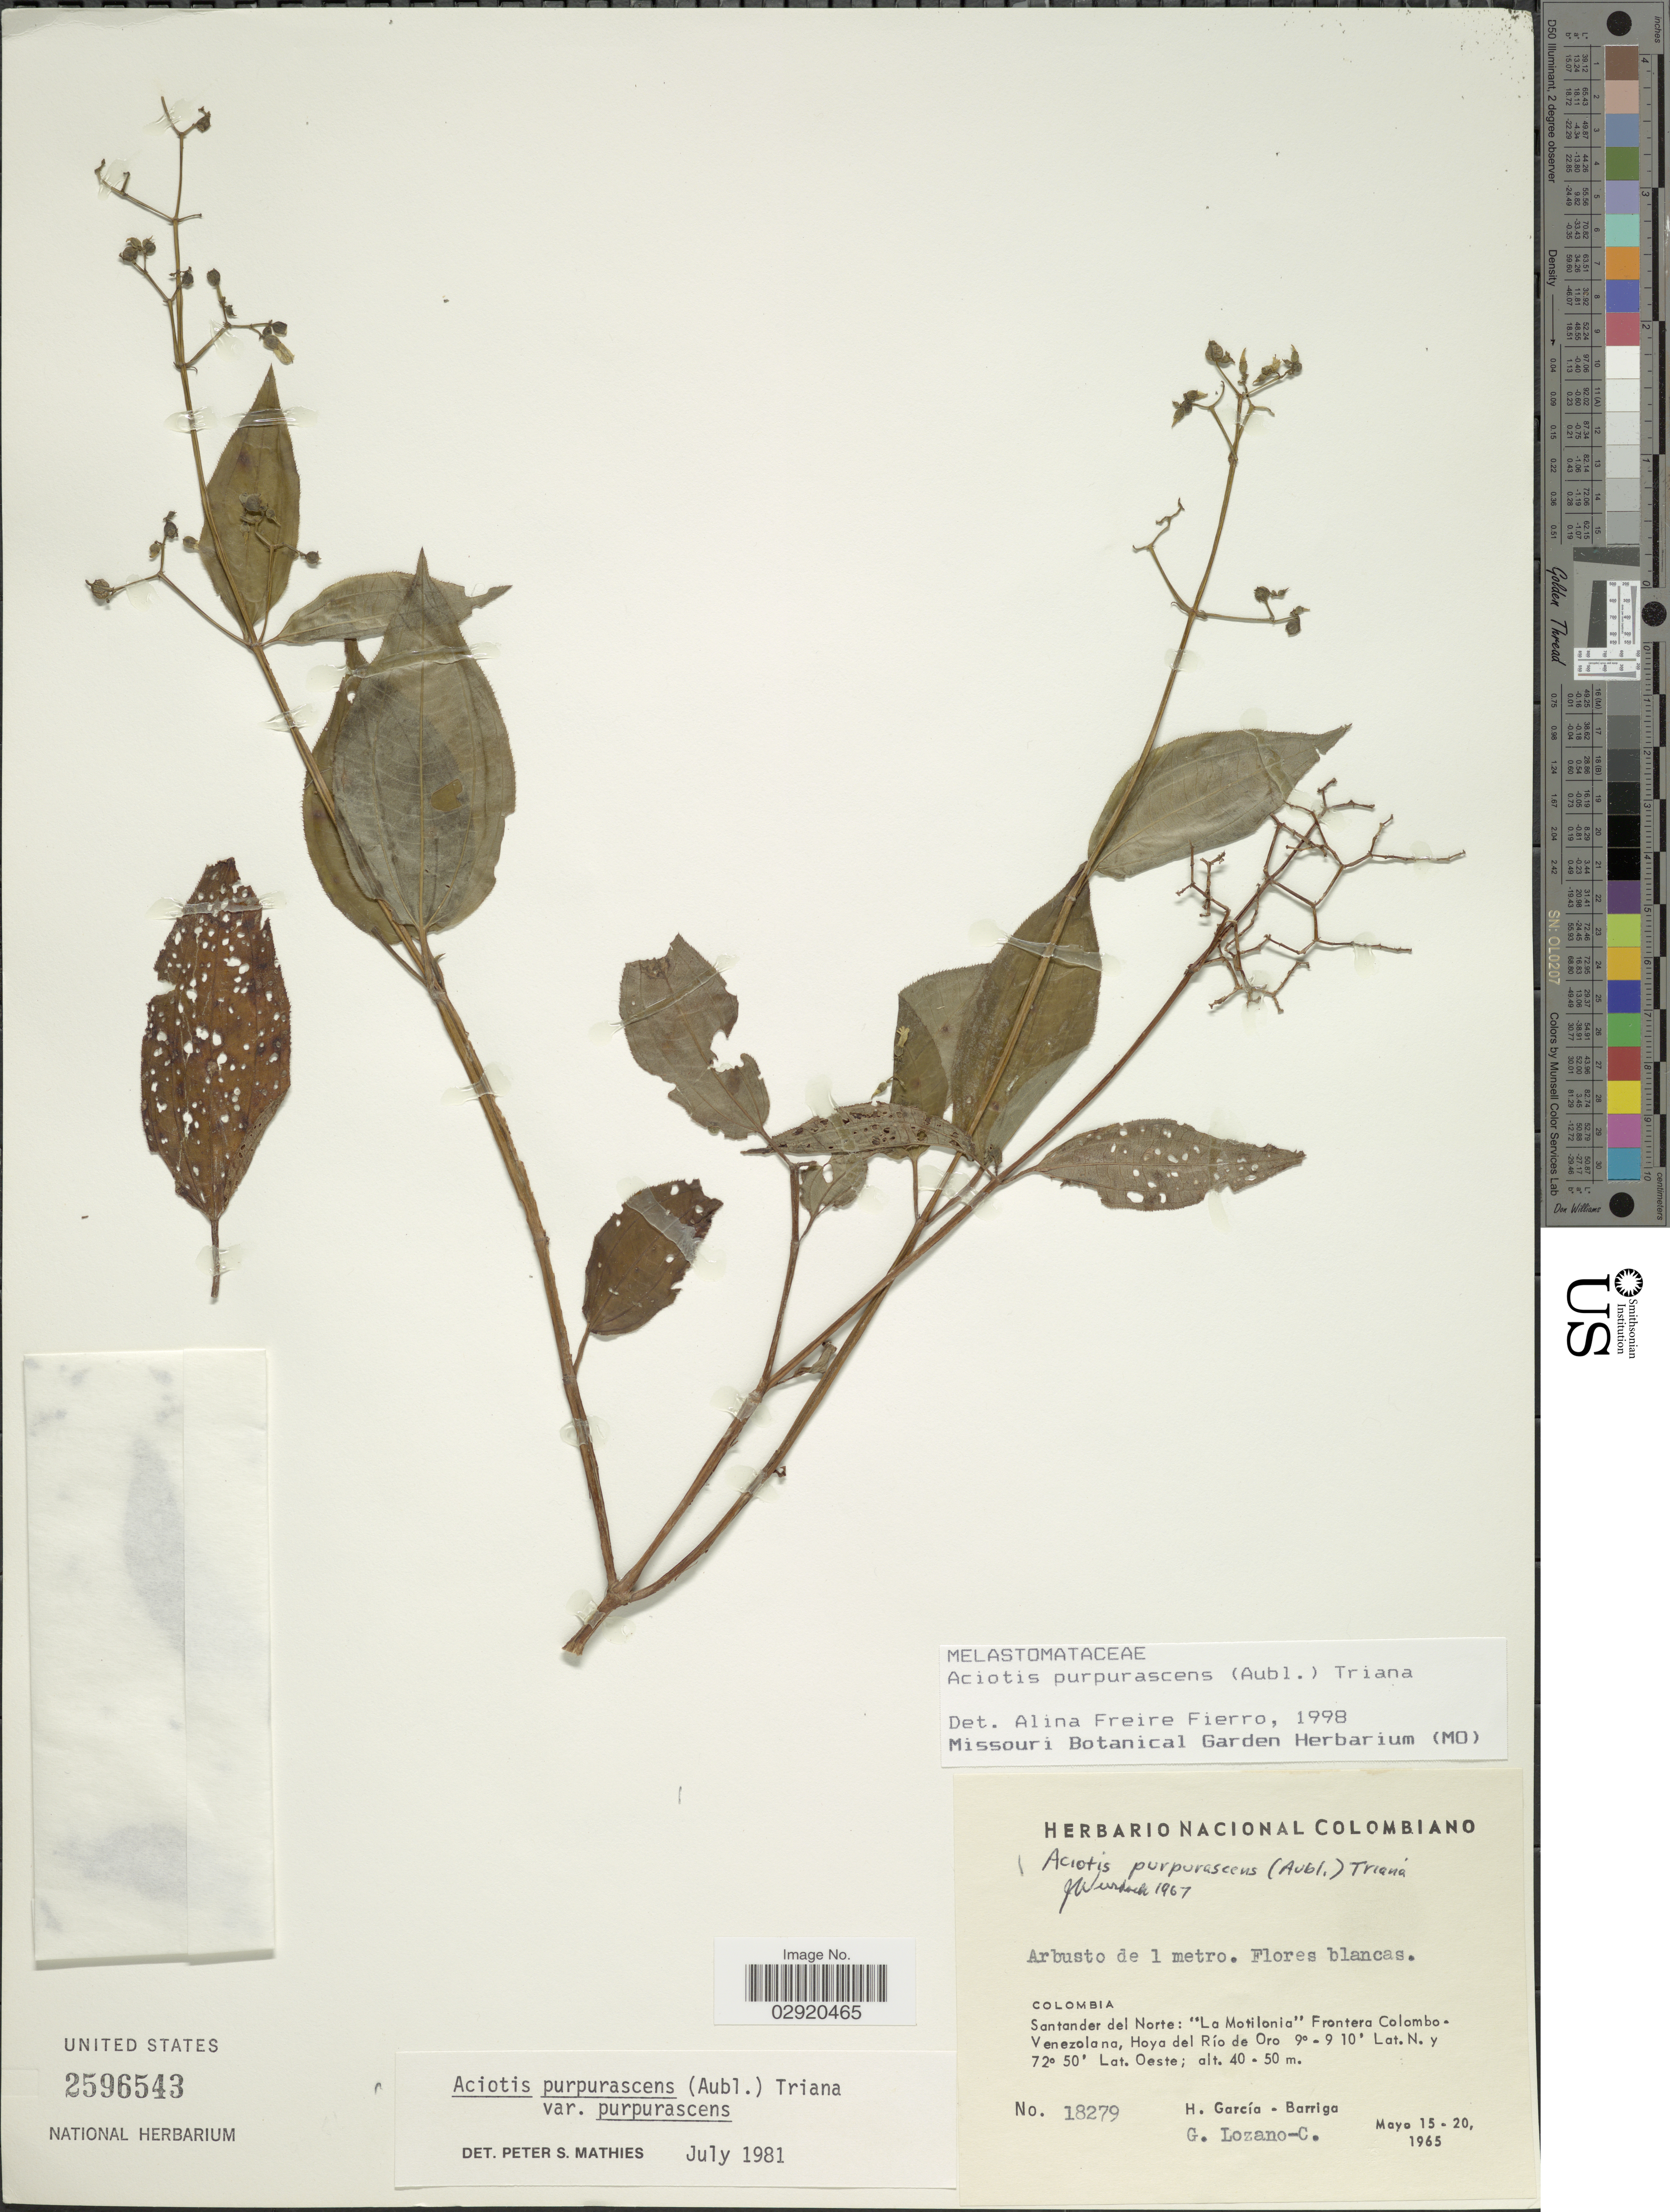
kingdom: Plantae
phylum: Tracheophyta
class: Magnoliopsida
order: Myrtales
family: Melastomataceae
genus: Aciotis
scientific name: Aciotis purpurascens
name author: (Aubl.) Triana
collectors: H. García Barriga & G. Lozano-Contreras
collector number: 18279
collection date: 1965-05-15/1965-05-20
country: Colombia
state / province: Norte de Santander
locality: Santander del Norte: "La Motilania" Frontera Colombo - Venezolana, Hoya del Río de Oro.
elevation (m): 40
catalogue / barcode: US 2596543